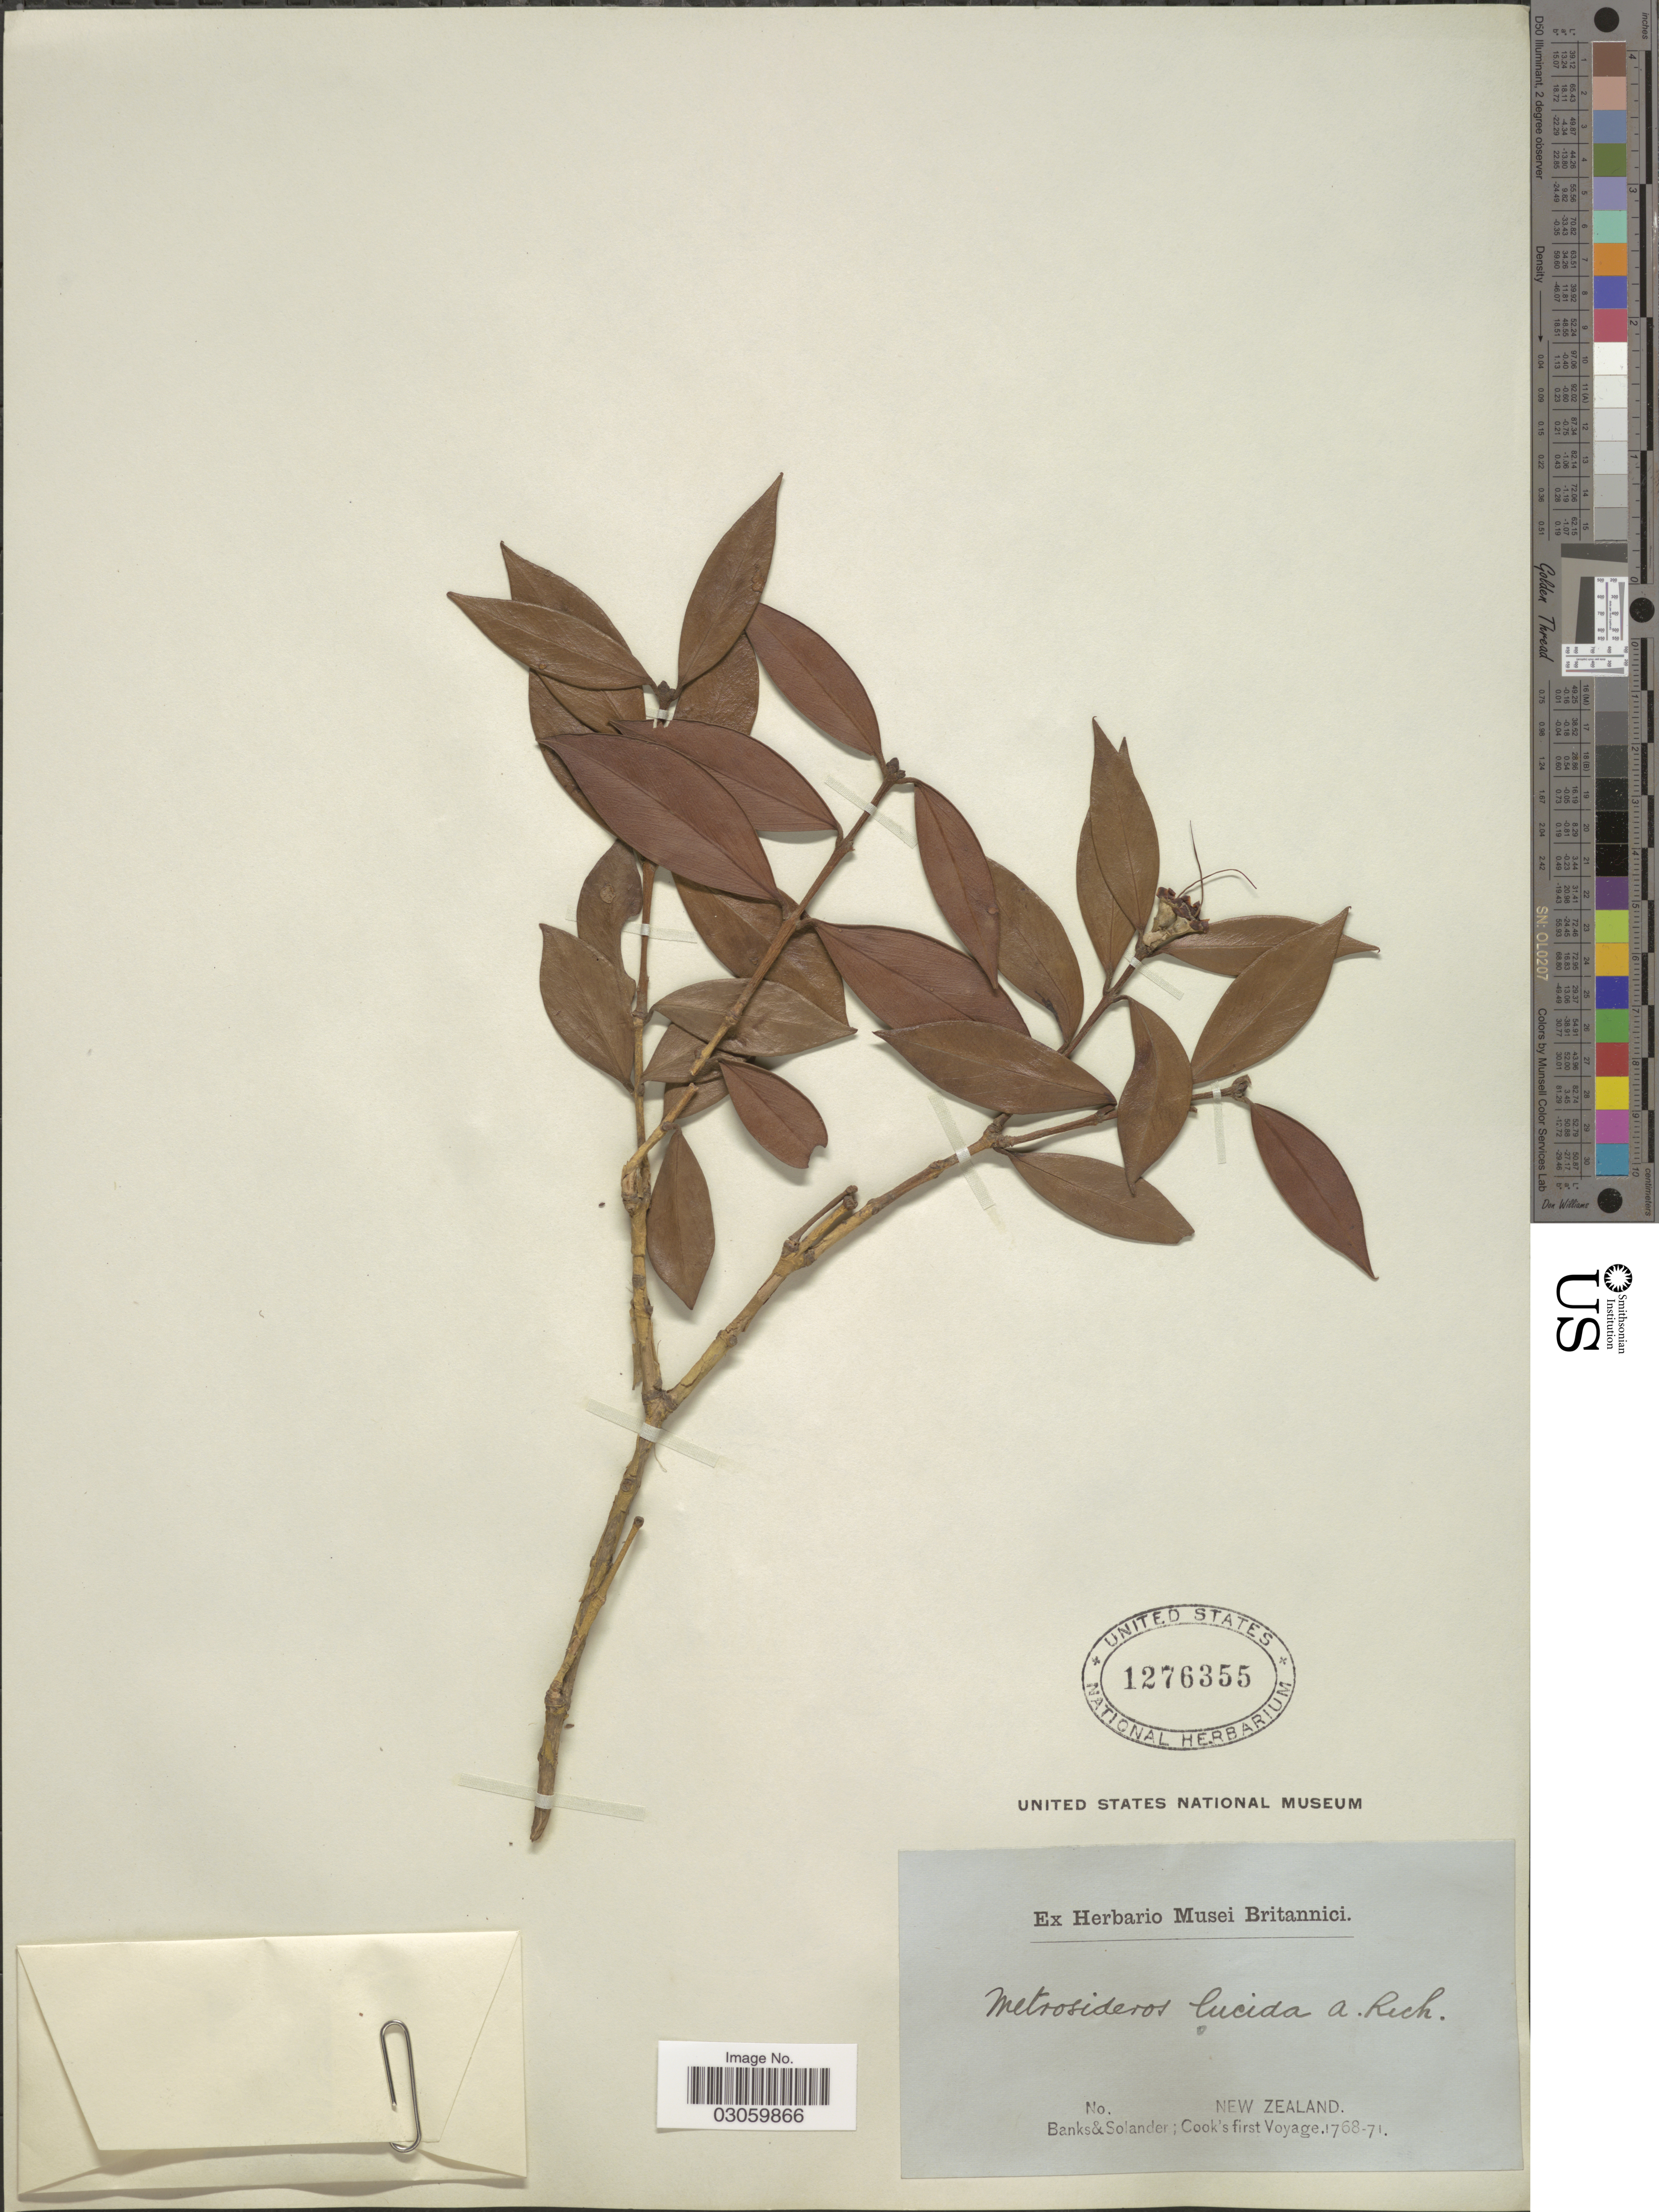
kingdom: Plantae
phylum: Tracheophyta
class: Magnoliopsida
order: Myrtales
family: Myrtaceae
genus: Metrosideros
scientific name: Metrosideros umbellata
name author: Cav.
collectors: -- Banks & -- Solander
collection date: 1768/1771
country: New Zealand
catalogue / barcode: US 1276355